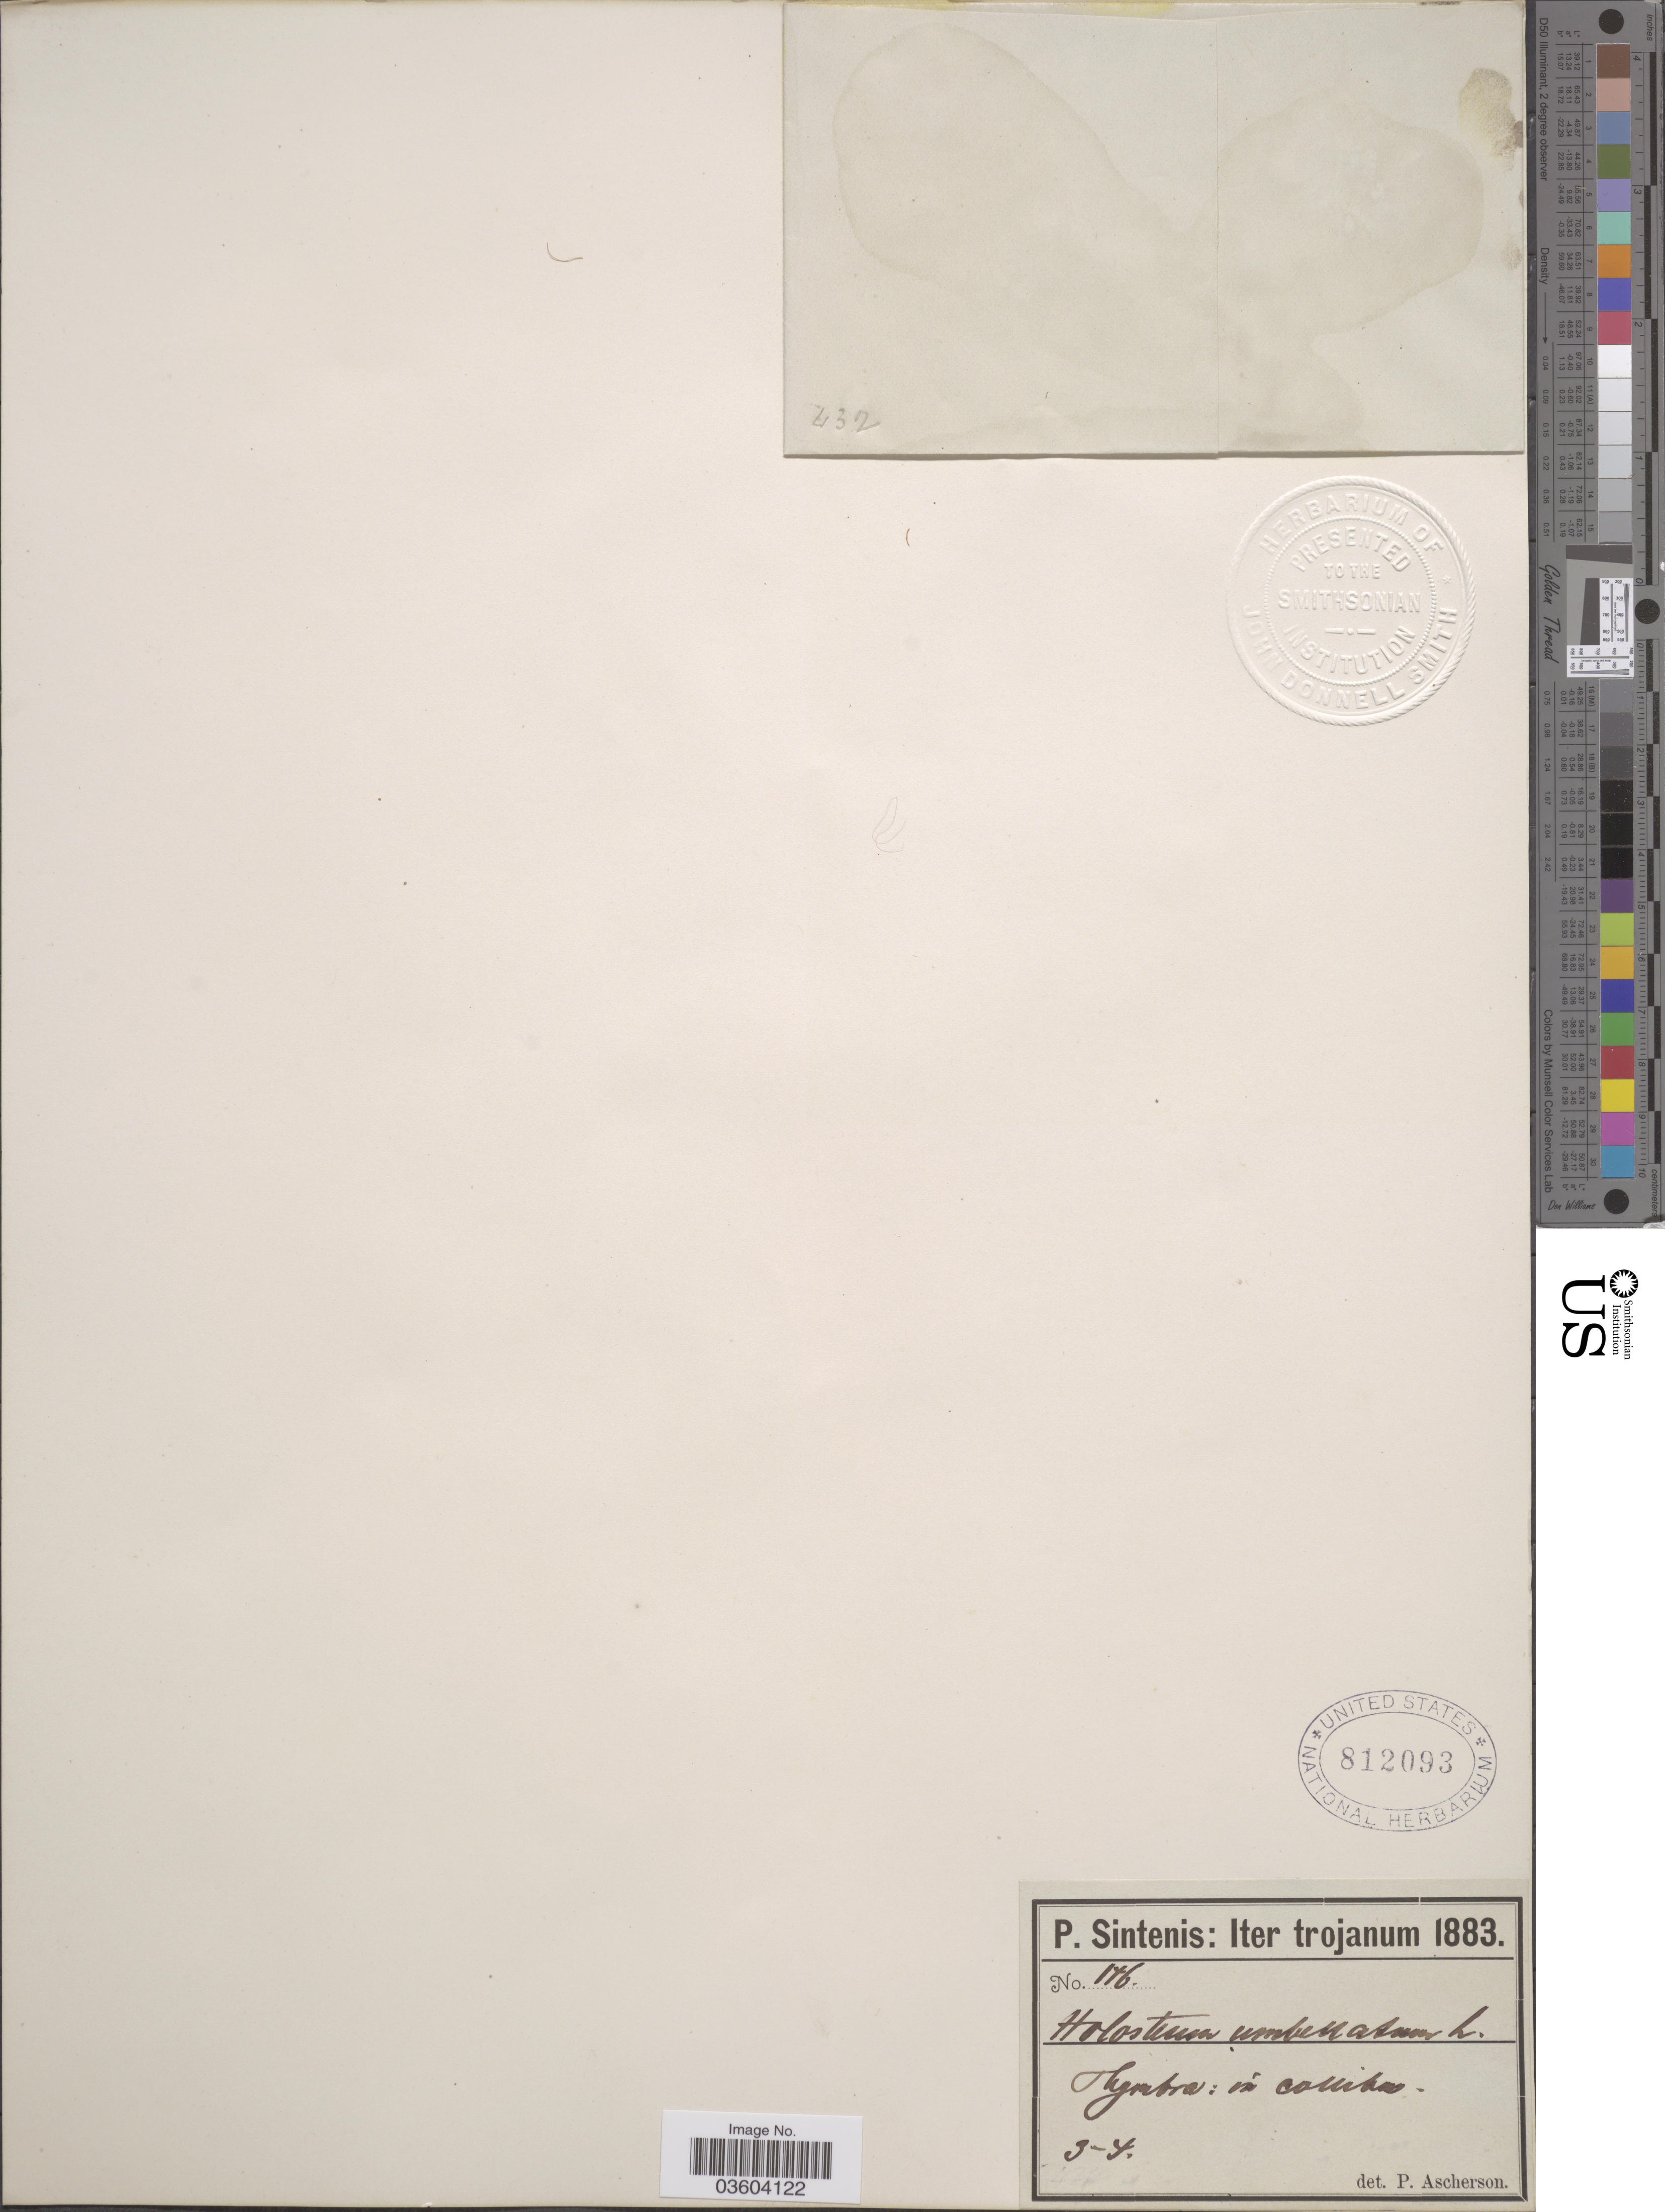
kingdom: Plantae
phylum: Tracheophyta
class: Magnoliopsida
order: Caryophyllales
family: Caryophyllaceae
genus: Holosteum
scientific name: Holosteum umbellatum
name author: L.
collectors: P. Sintenis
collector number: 146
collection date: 1883-04-03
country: Turkey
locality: Iter trojanum. Thymbra: in collibus.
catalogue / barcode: US 812093